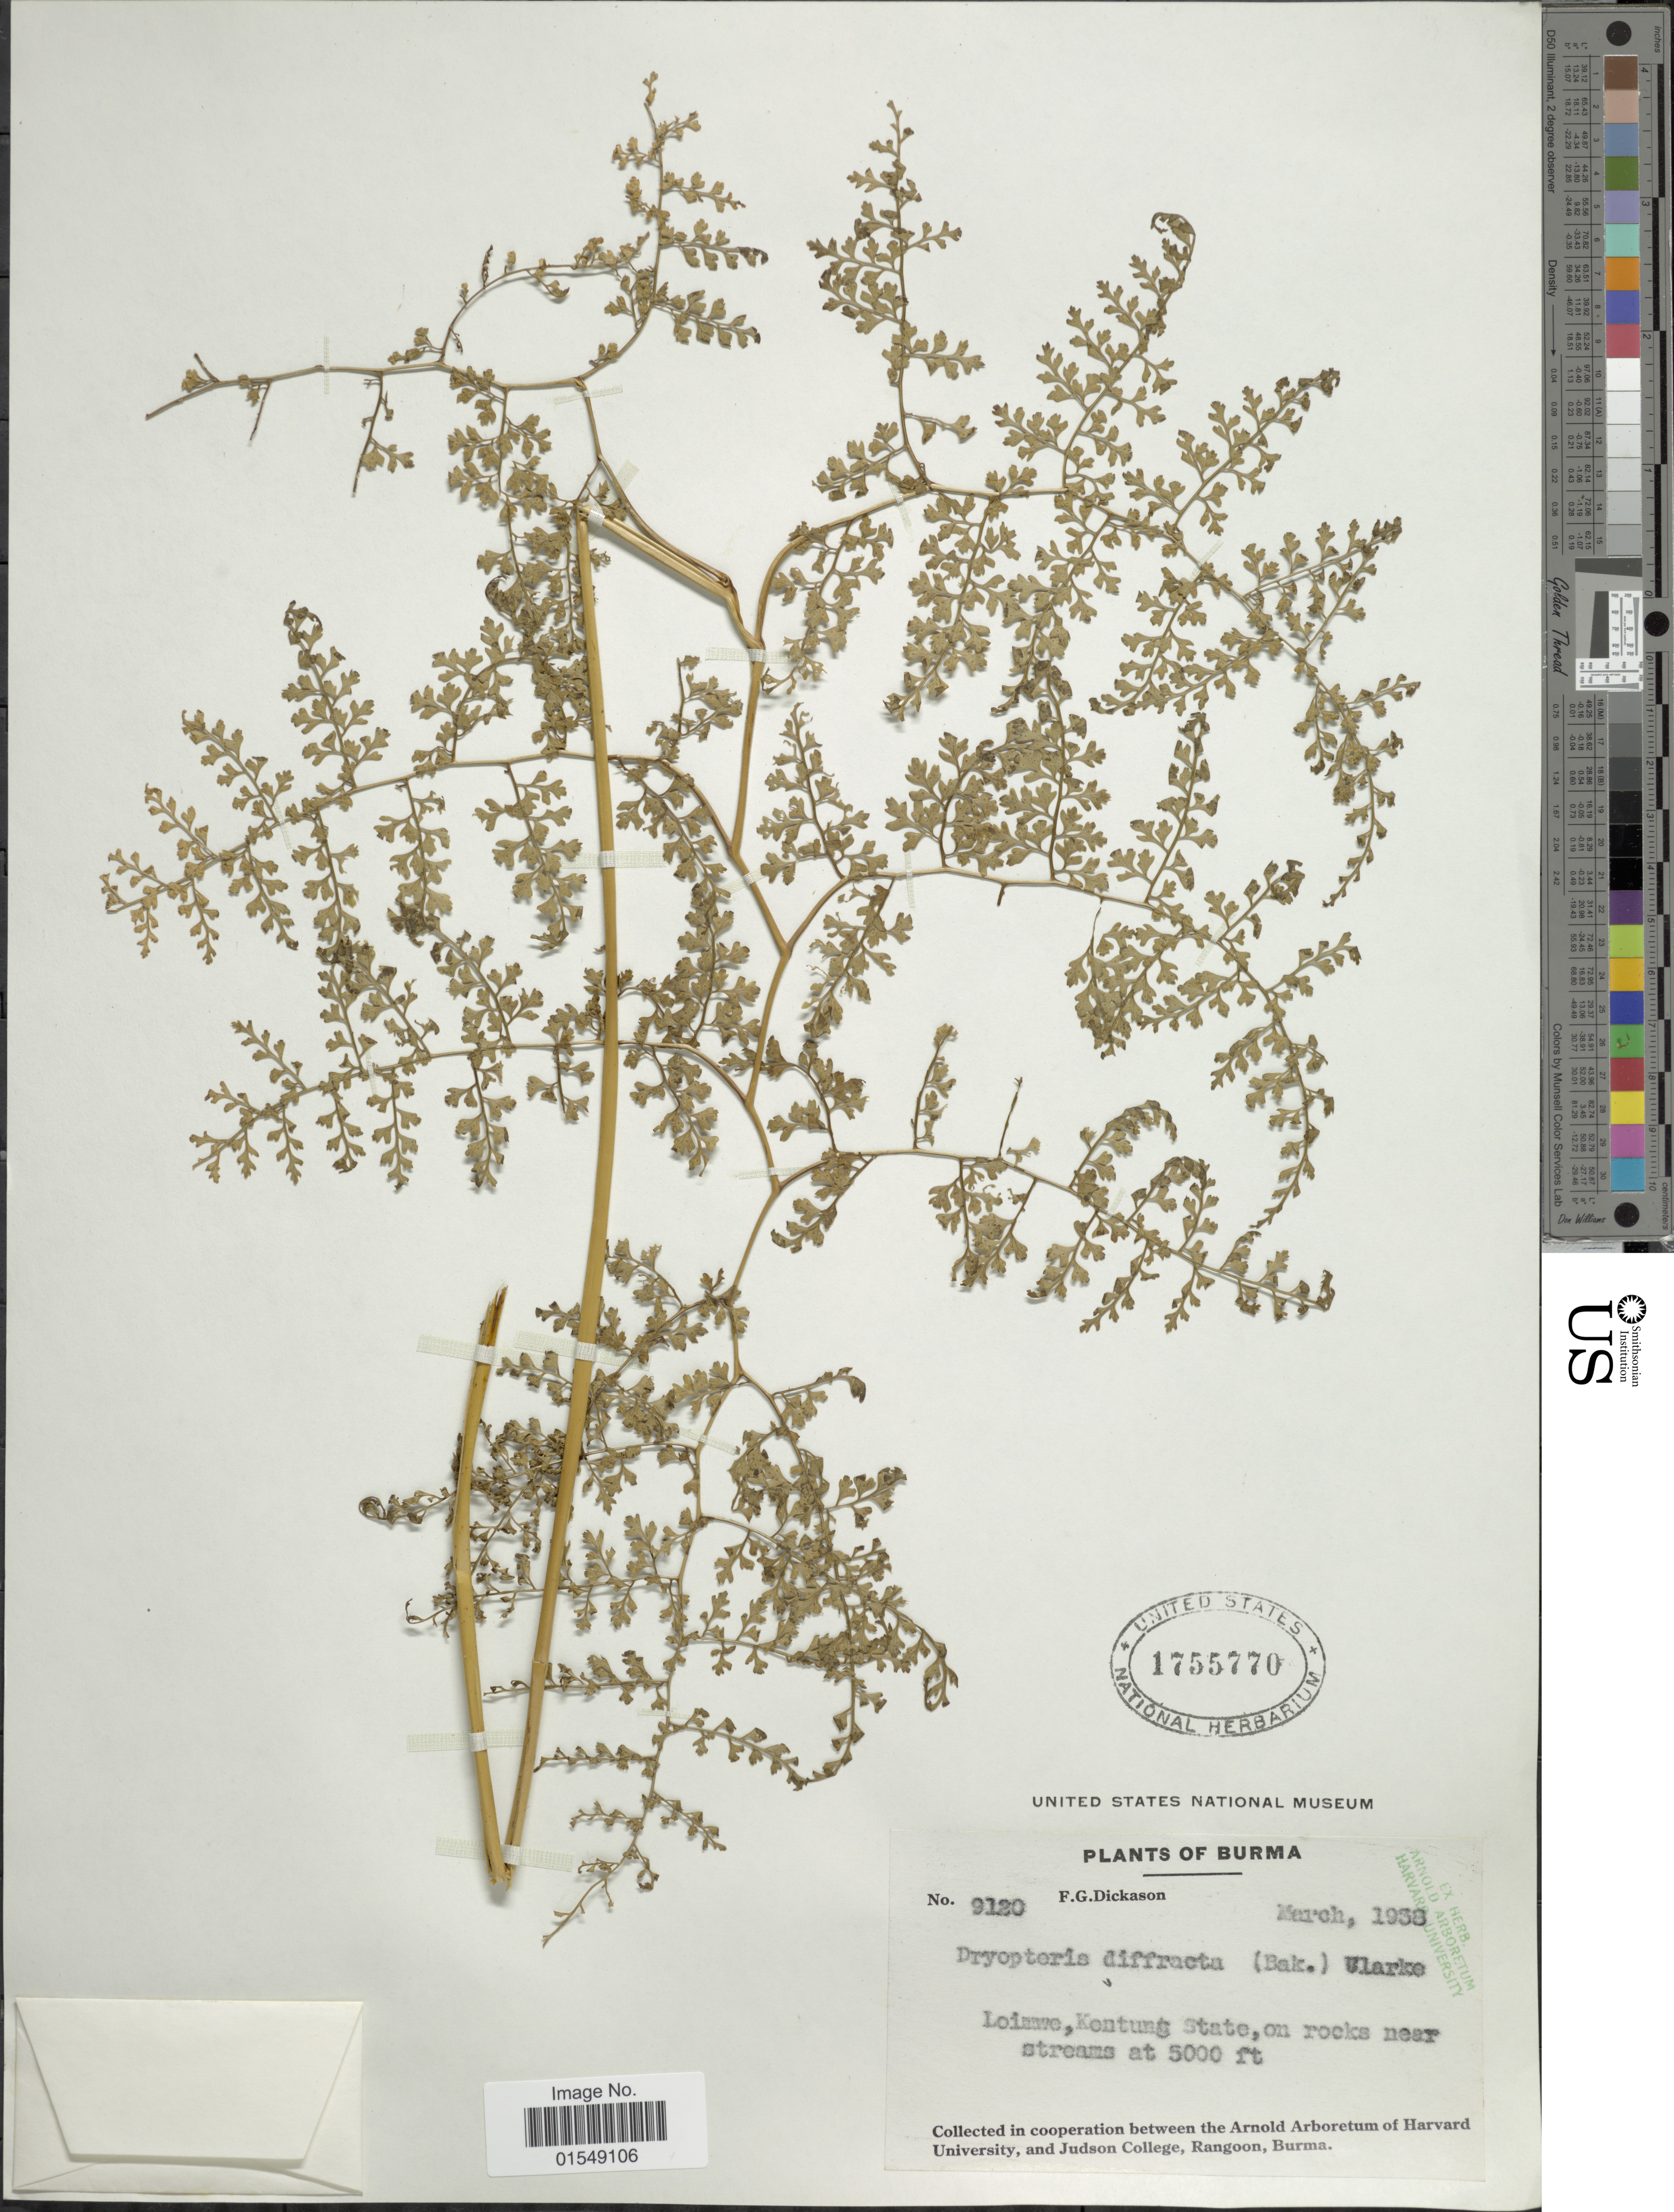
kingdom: Plantae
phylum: Tracheophyta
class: Polypodiopsida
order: Polypodiales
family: Dryopteridaceae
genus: Arachniodes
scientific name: Arachniodes diffracta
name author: (Baker) Ching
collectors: F. Dickason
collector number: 9120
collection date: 1938-03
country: Myanmar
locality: Burma, Loimwe, Kentung State [interpreted]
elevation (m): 1524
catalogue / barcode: US 1755770